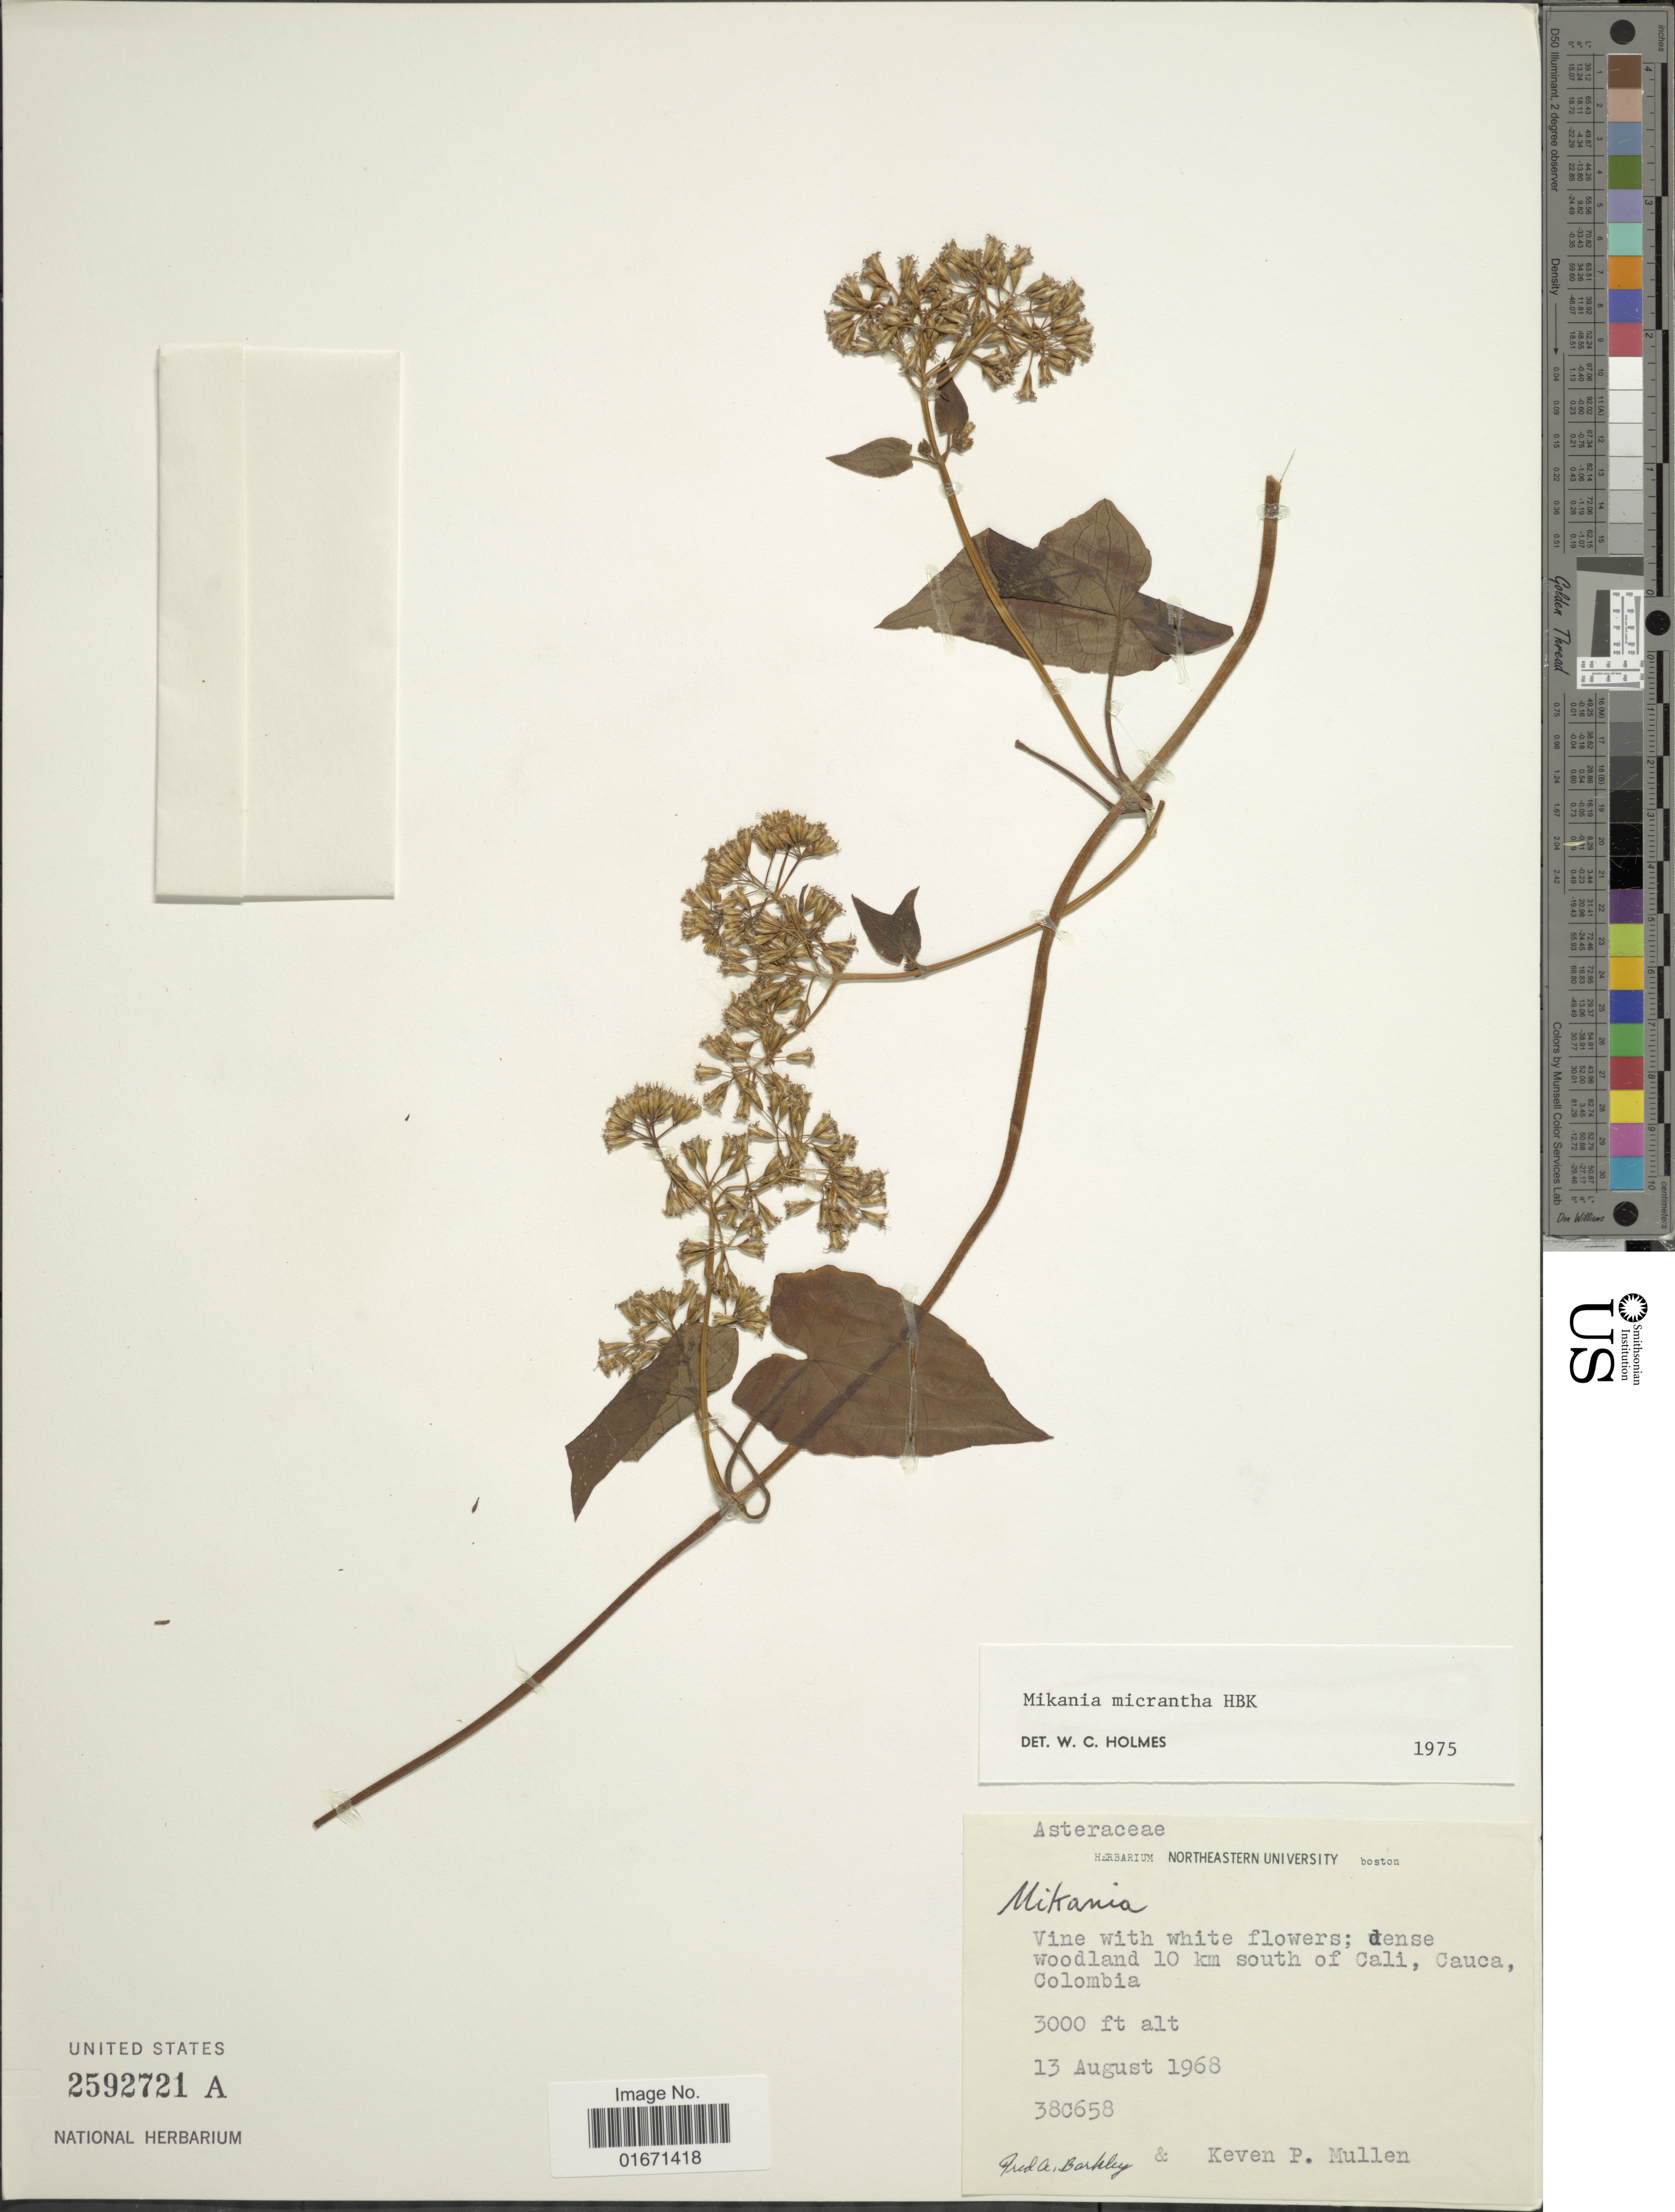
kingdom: Plantae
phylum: Tracheophyta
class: Magnoliopsida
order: Asterales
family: Asteraceae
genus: Mikania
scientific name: Mikania micrantha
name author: Kunth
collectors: F. A. Barkley & K. Mullen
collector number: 38C658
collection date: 1968-08-13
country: Colombia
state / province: Cauca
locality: Dense woodland 10 km south of Cali, Cauca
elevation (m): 914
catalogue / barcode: US 2592721A